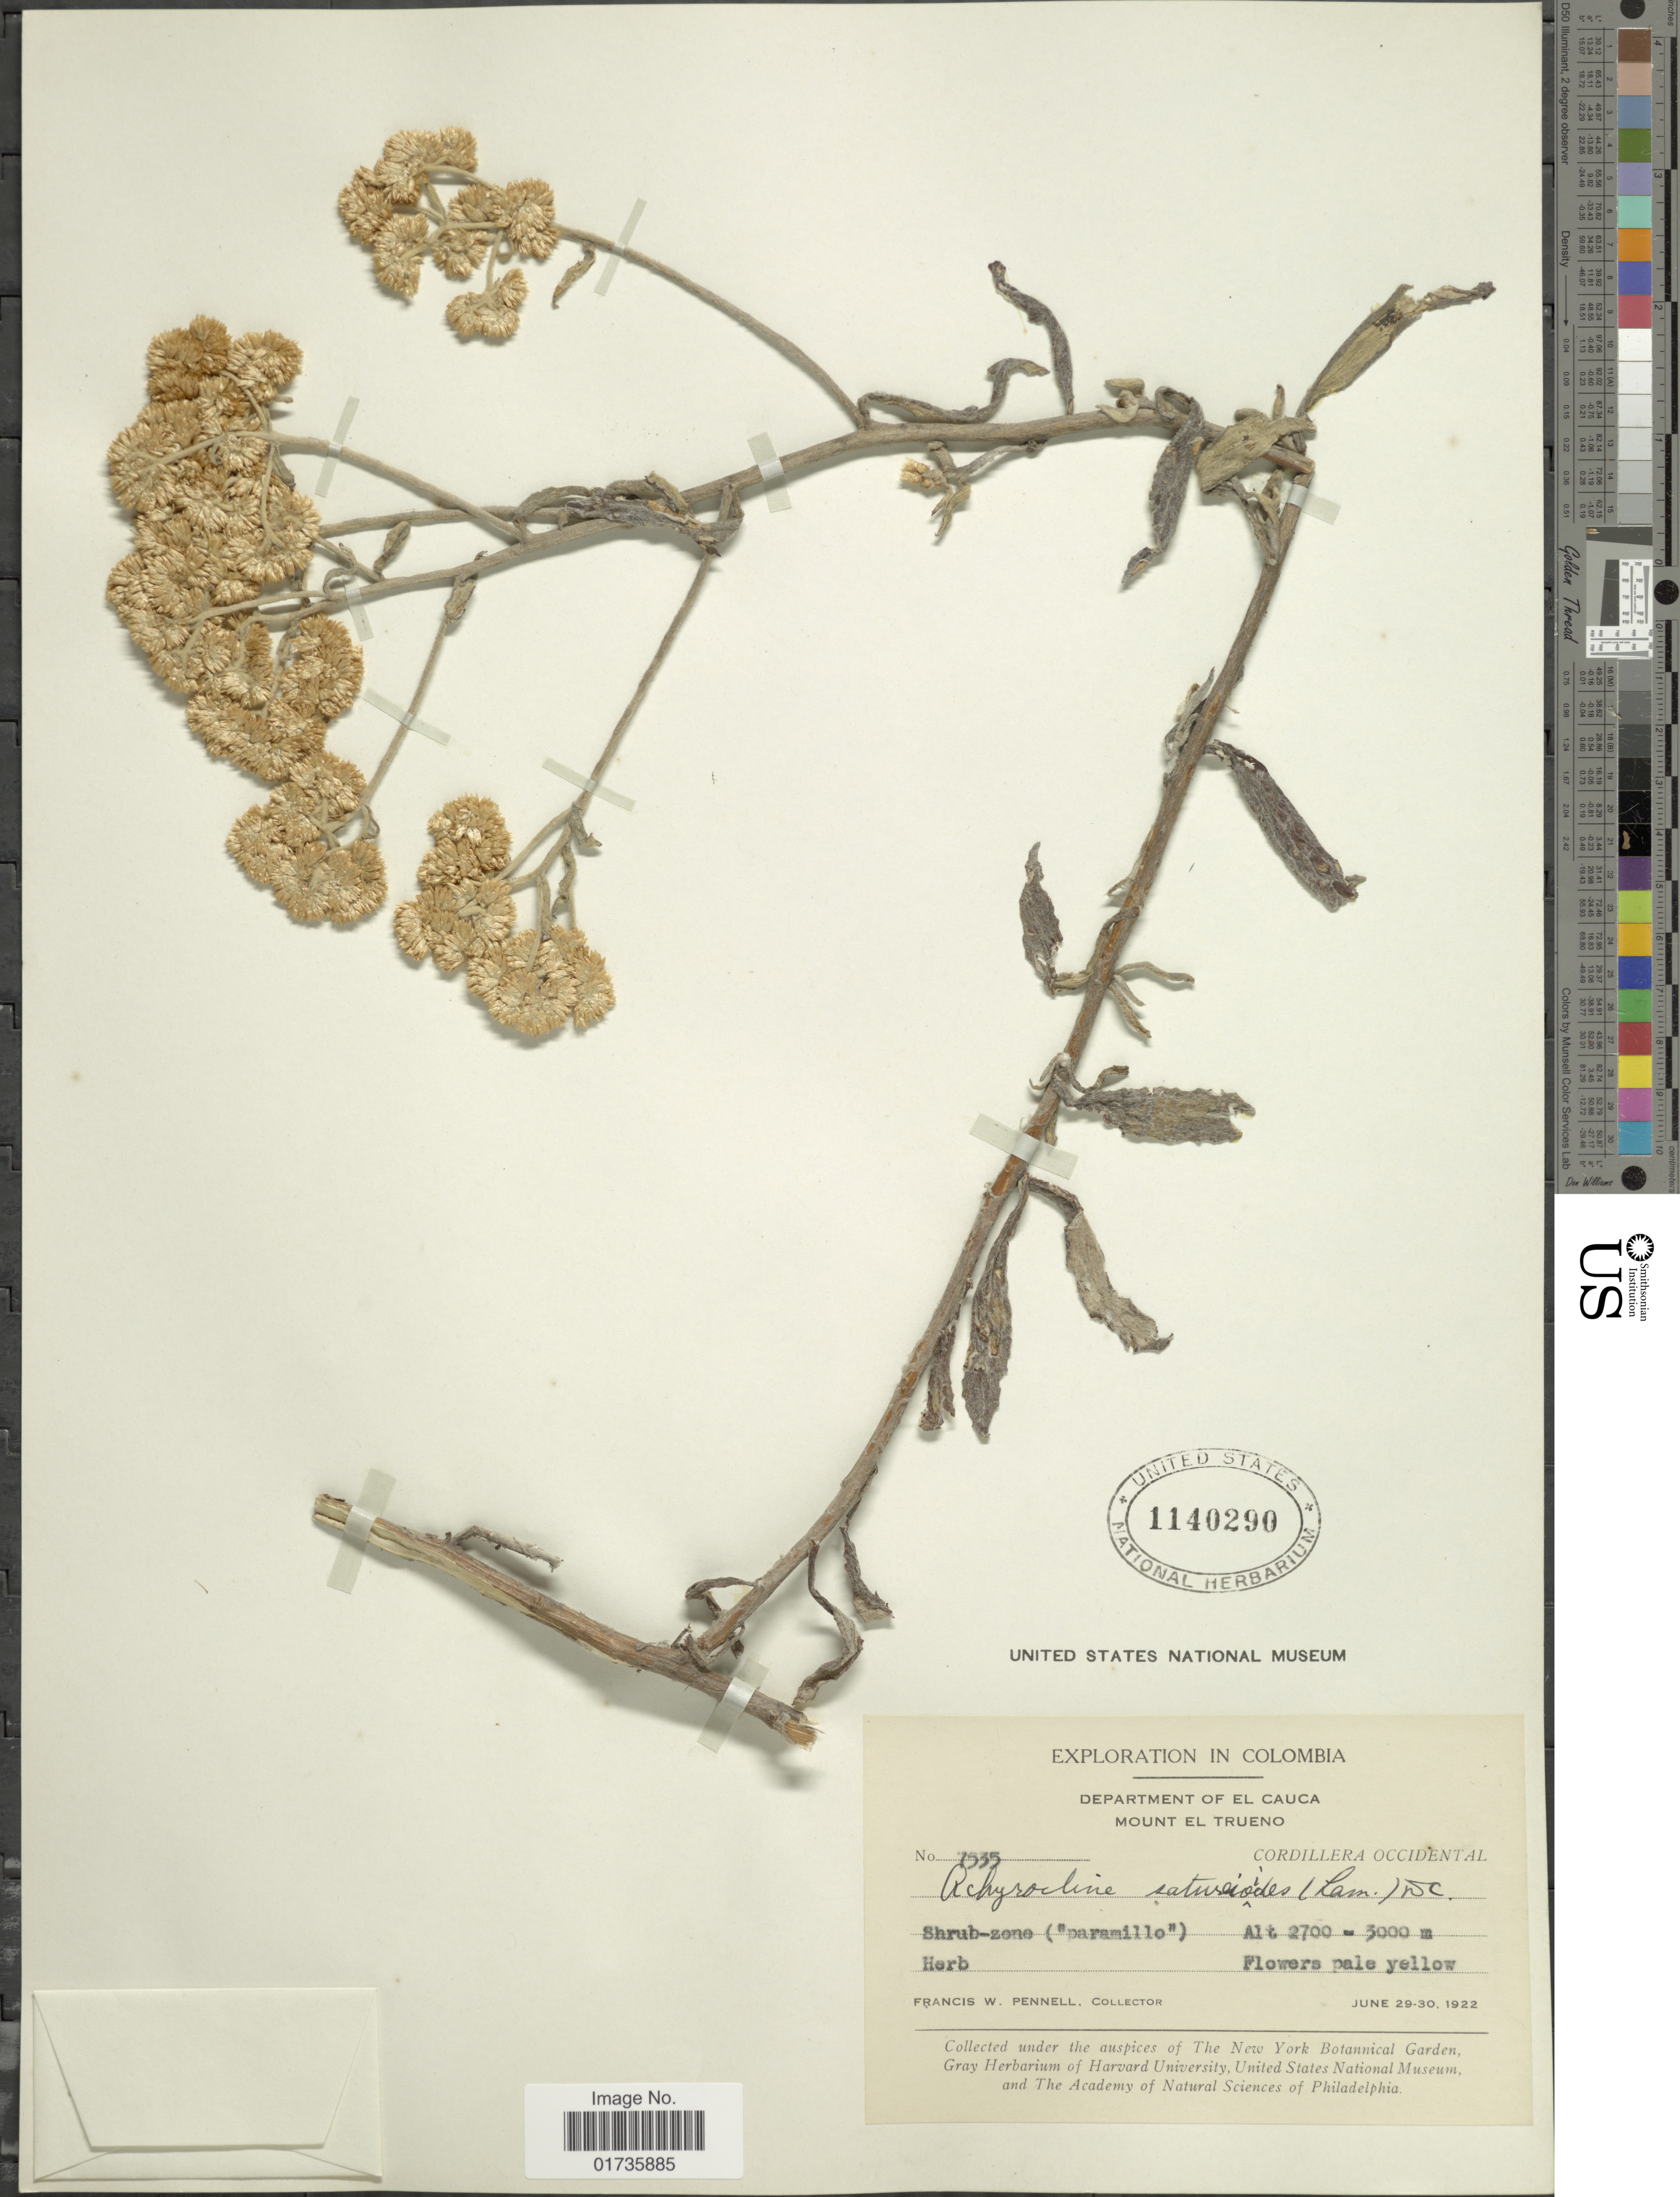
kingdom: Plantae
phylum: Tracheophyta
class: Magnoliopsida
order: Asterales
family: Asteraceae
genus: Achyrocline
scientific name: Achyrocline satureioides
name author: (Lam.) DC.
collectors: F. W. Pennell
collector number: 7535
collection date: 1922-06-29/1922-06-30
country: Colombia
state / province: Cauca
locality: Department of El Cauca Mount El Trueno, Cordillera Occidental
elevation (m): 2700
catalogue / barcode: US 1140290